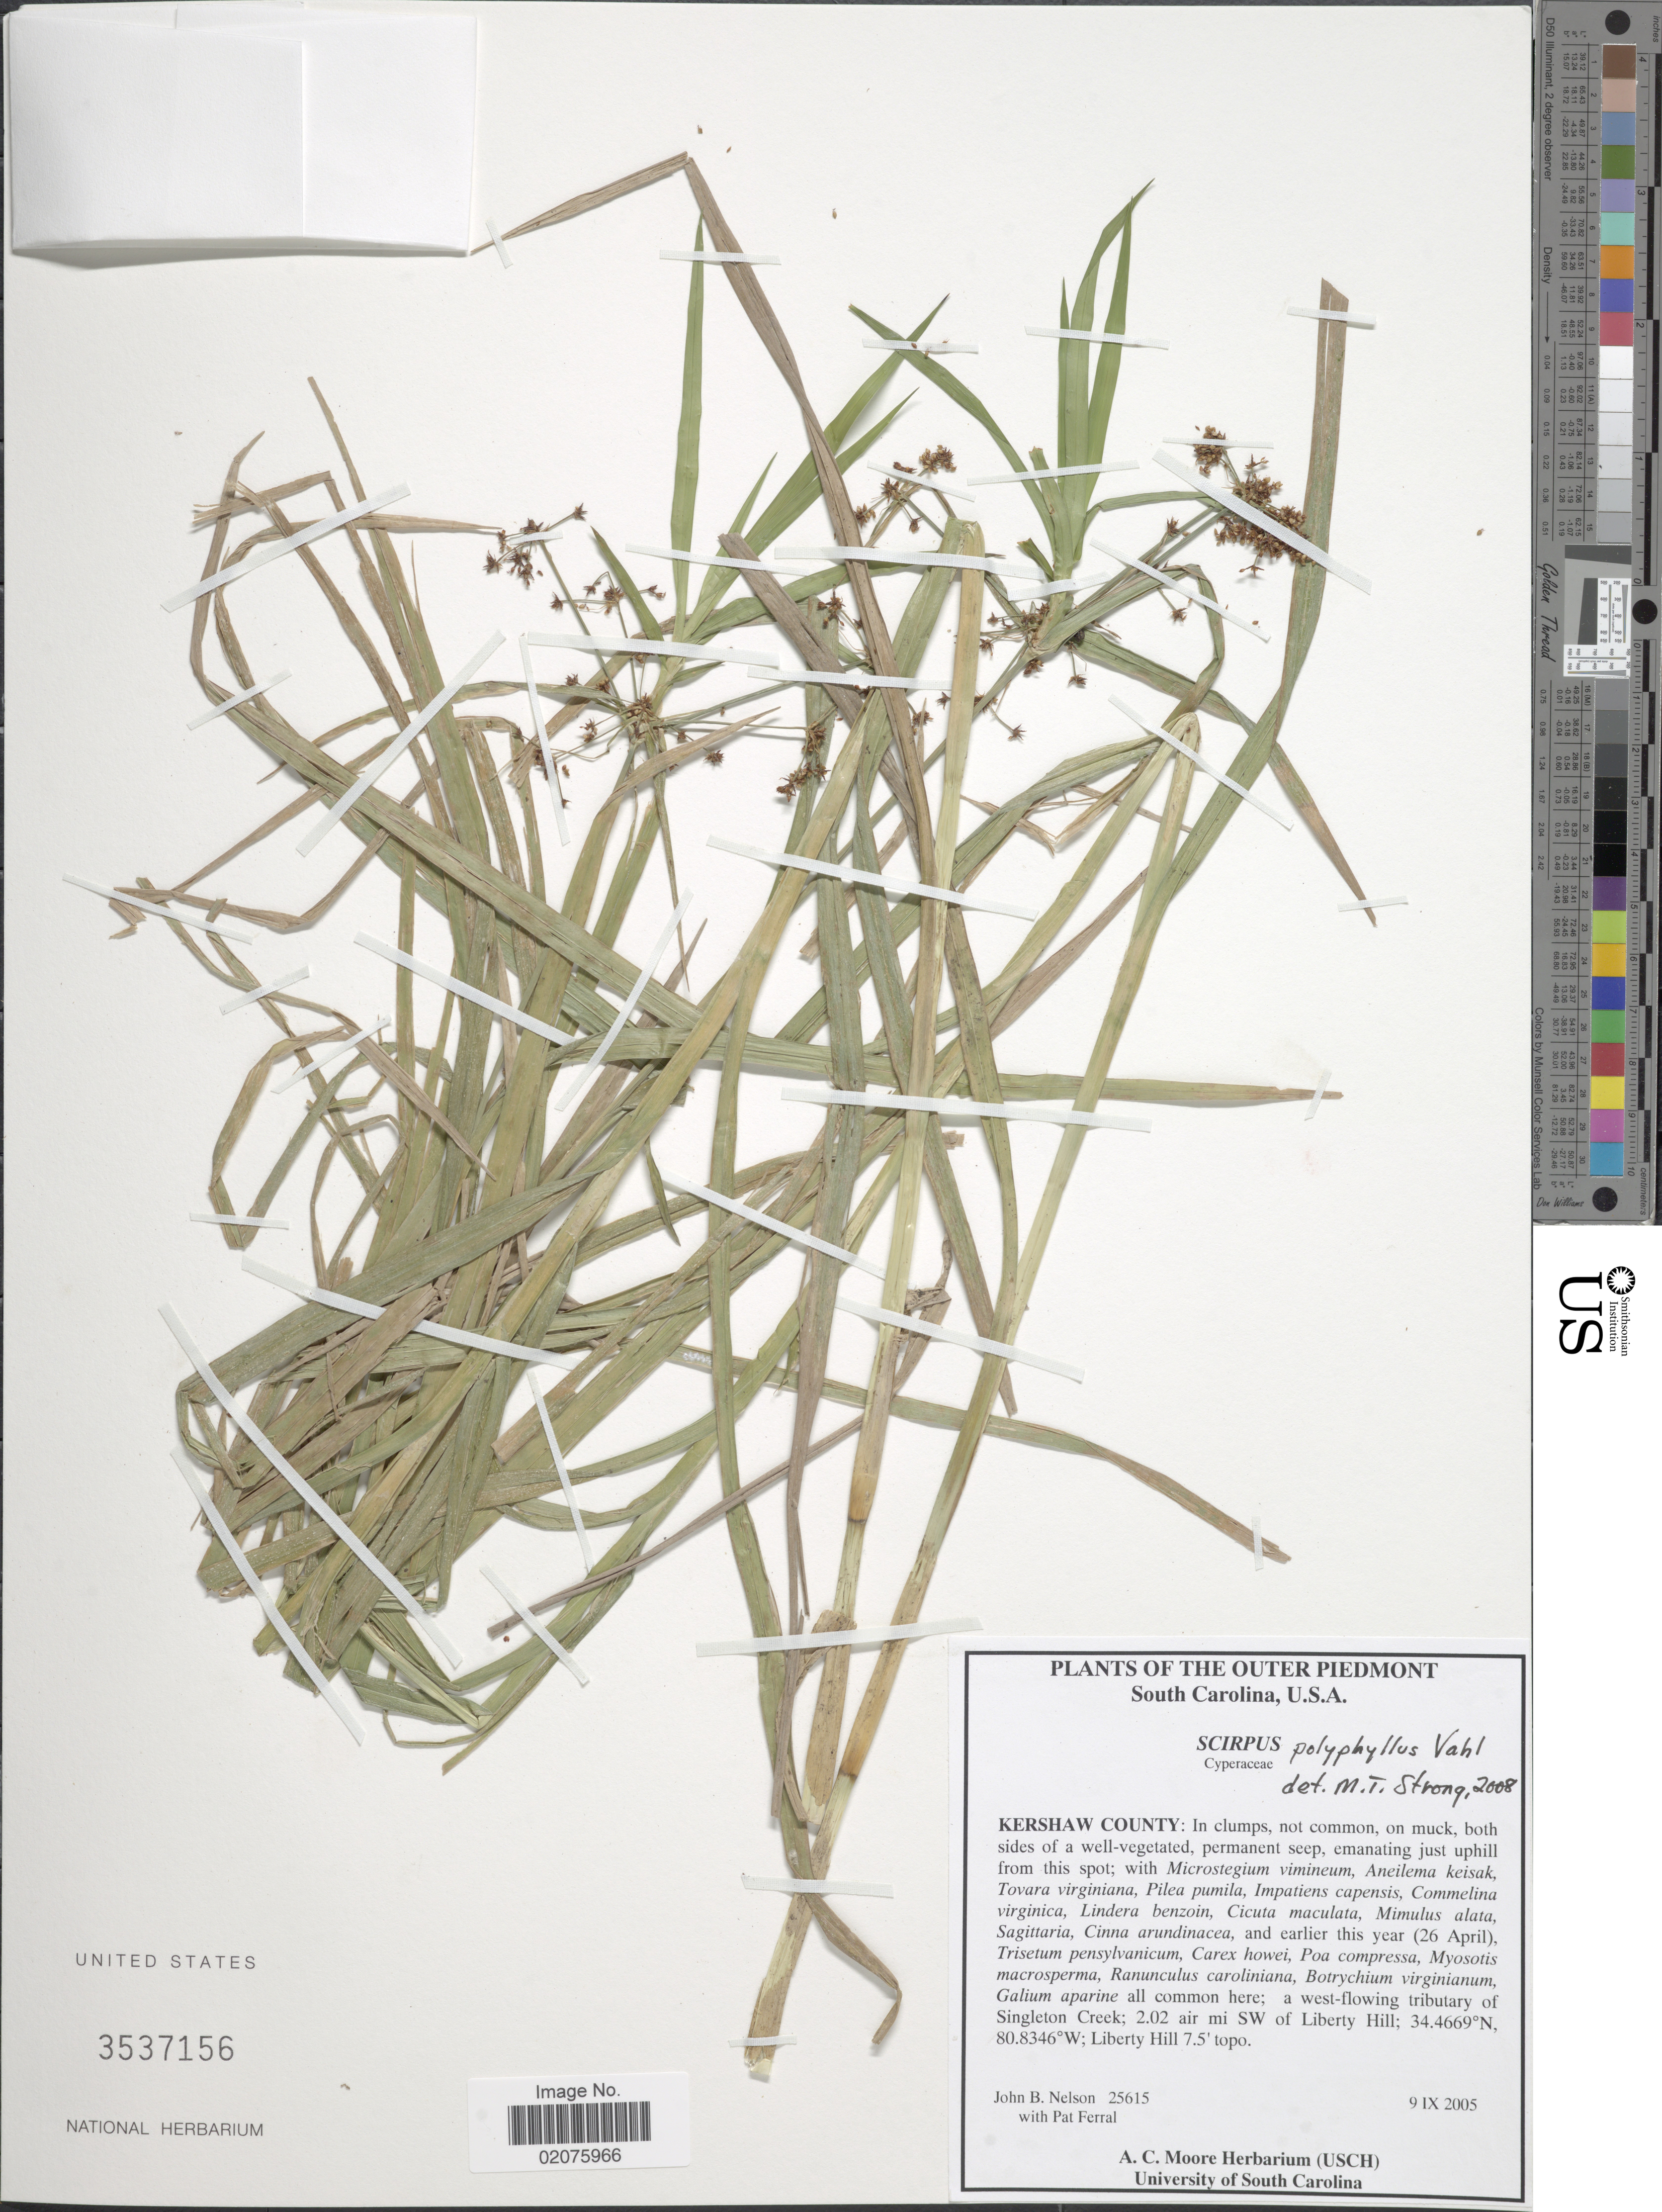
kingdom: Plantae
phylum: Tracheophyta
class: Liliopsida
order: Poales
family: Cyperaceae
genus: Scirpus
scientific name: Scirpus polyphyllus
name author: Vahl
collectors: J. B. Nelson & P. Ferral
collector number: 25615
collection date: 2005-09-09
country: United States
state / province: South Carolina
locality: Kershaw County, a west-flowing tributary of Singleton Creek; 2.02 air mi. SW of Liberty Hill. Liberty Hill 7.5 topo. Outer Piedmont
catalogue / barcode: US 3537156